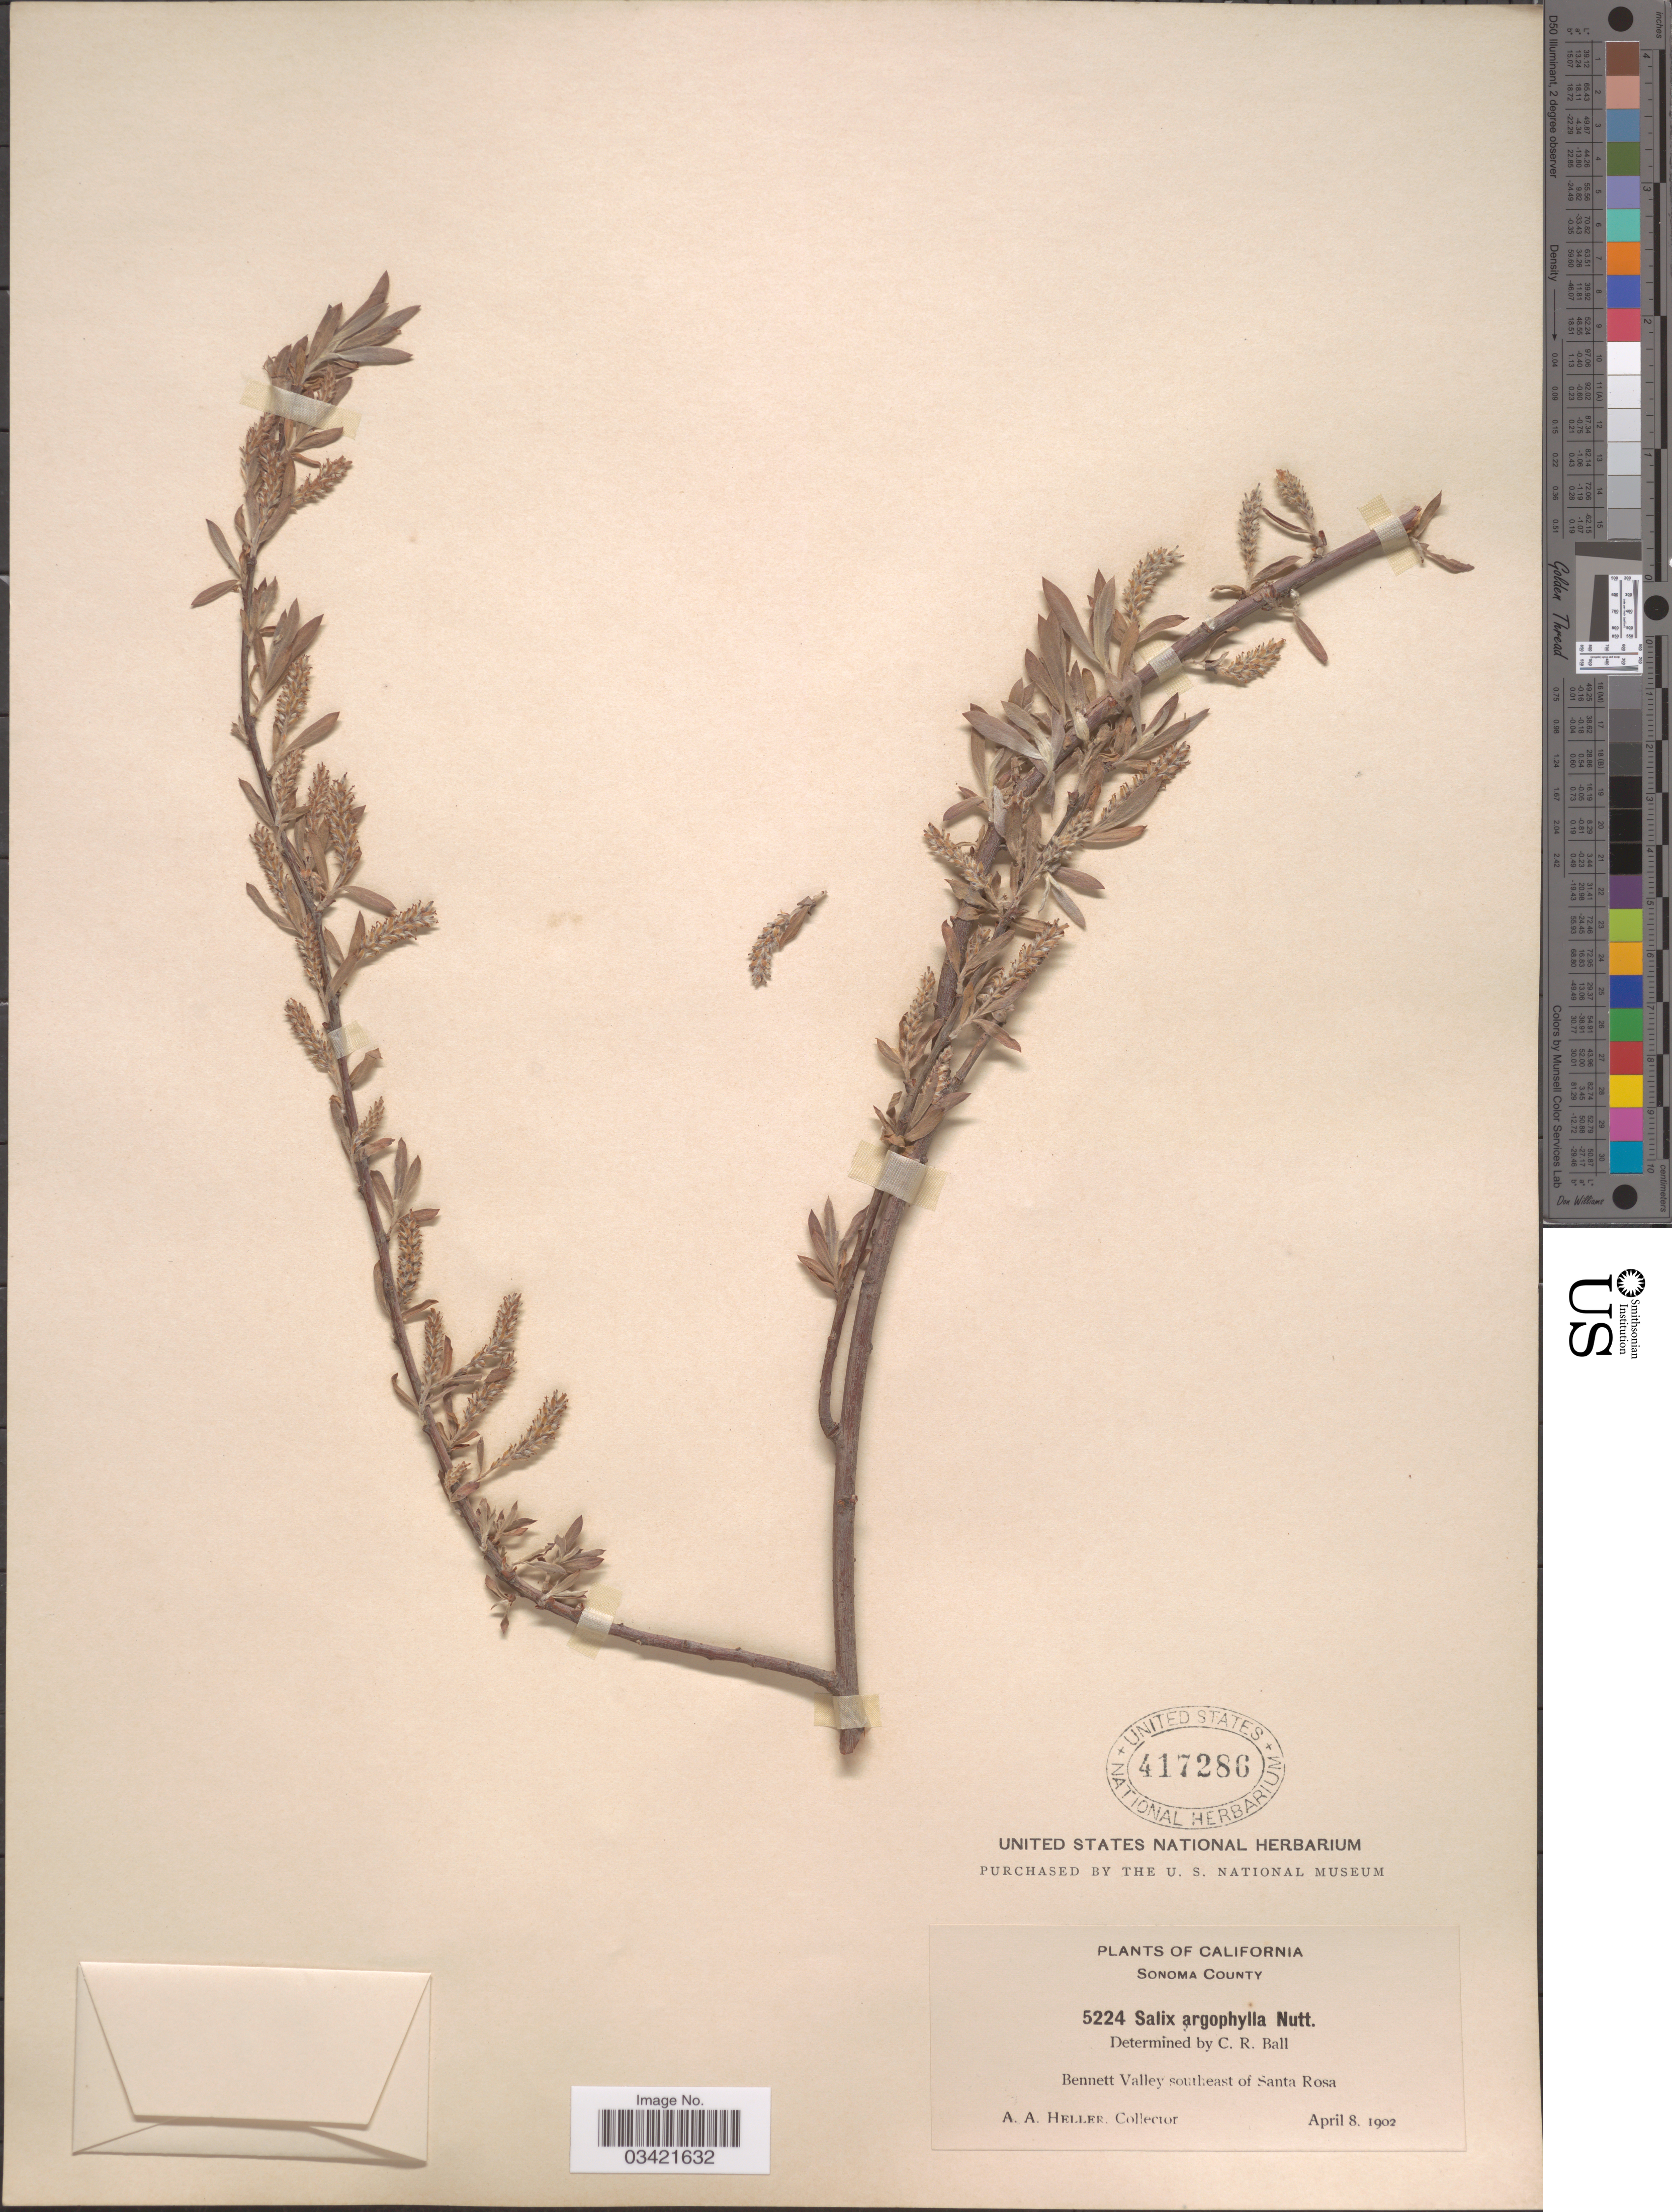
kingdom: Plantae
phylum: Tracheophyta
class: Magnoliopsida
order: Malpighiales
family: Salicaceae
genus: Salix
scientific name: Salix hindsiana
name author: Benth.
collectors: A. A. Heller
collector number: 5224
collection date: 1902-04-08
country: United States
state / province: California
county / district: Sonoma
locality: Sonoma County. Bennett Valley southeast of Santa Rosa.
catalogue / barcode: US 417286